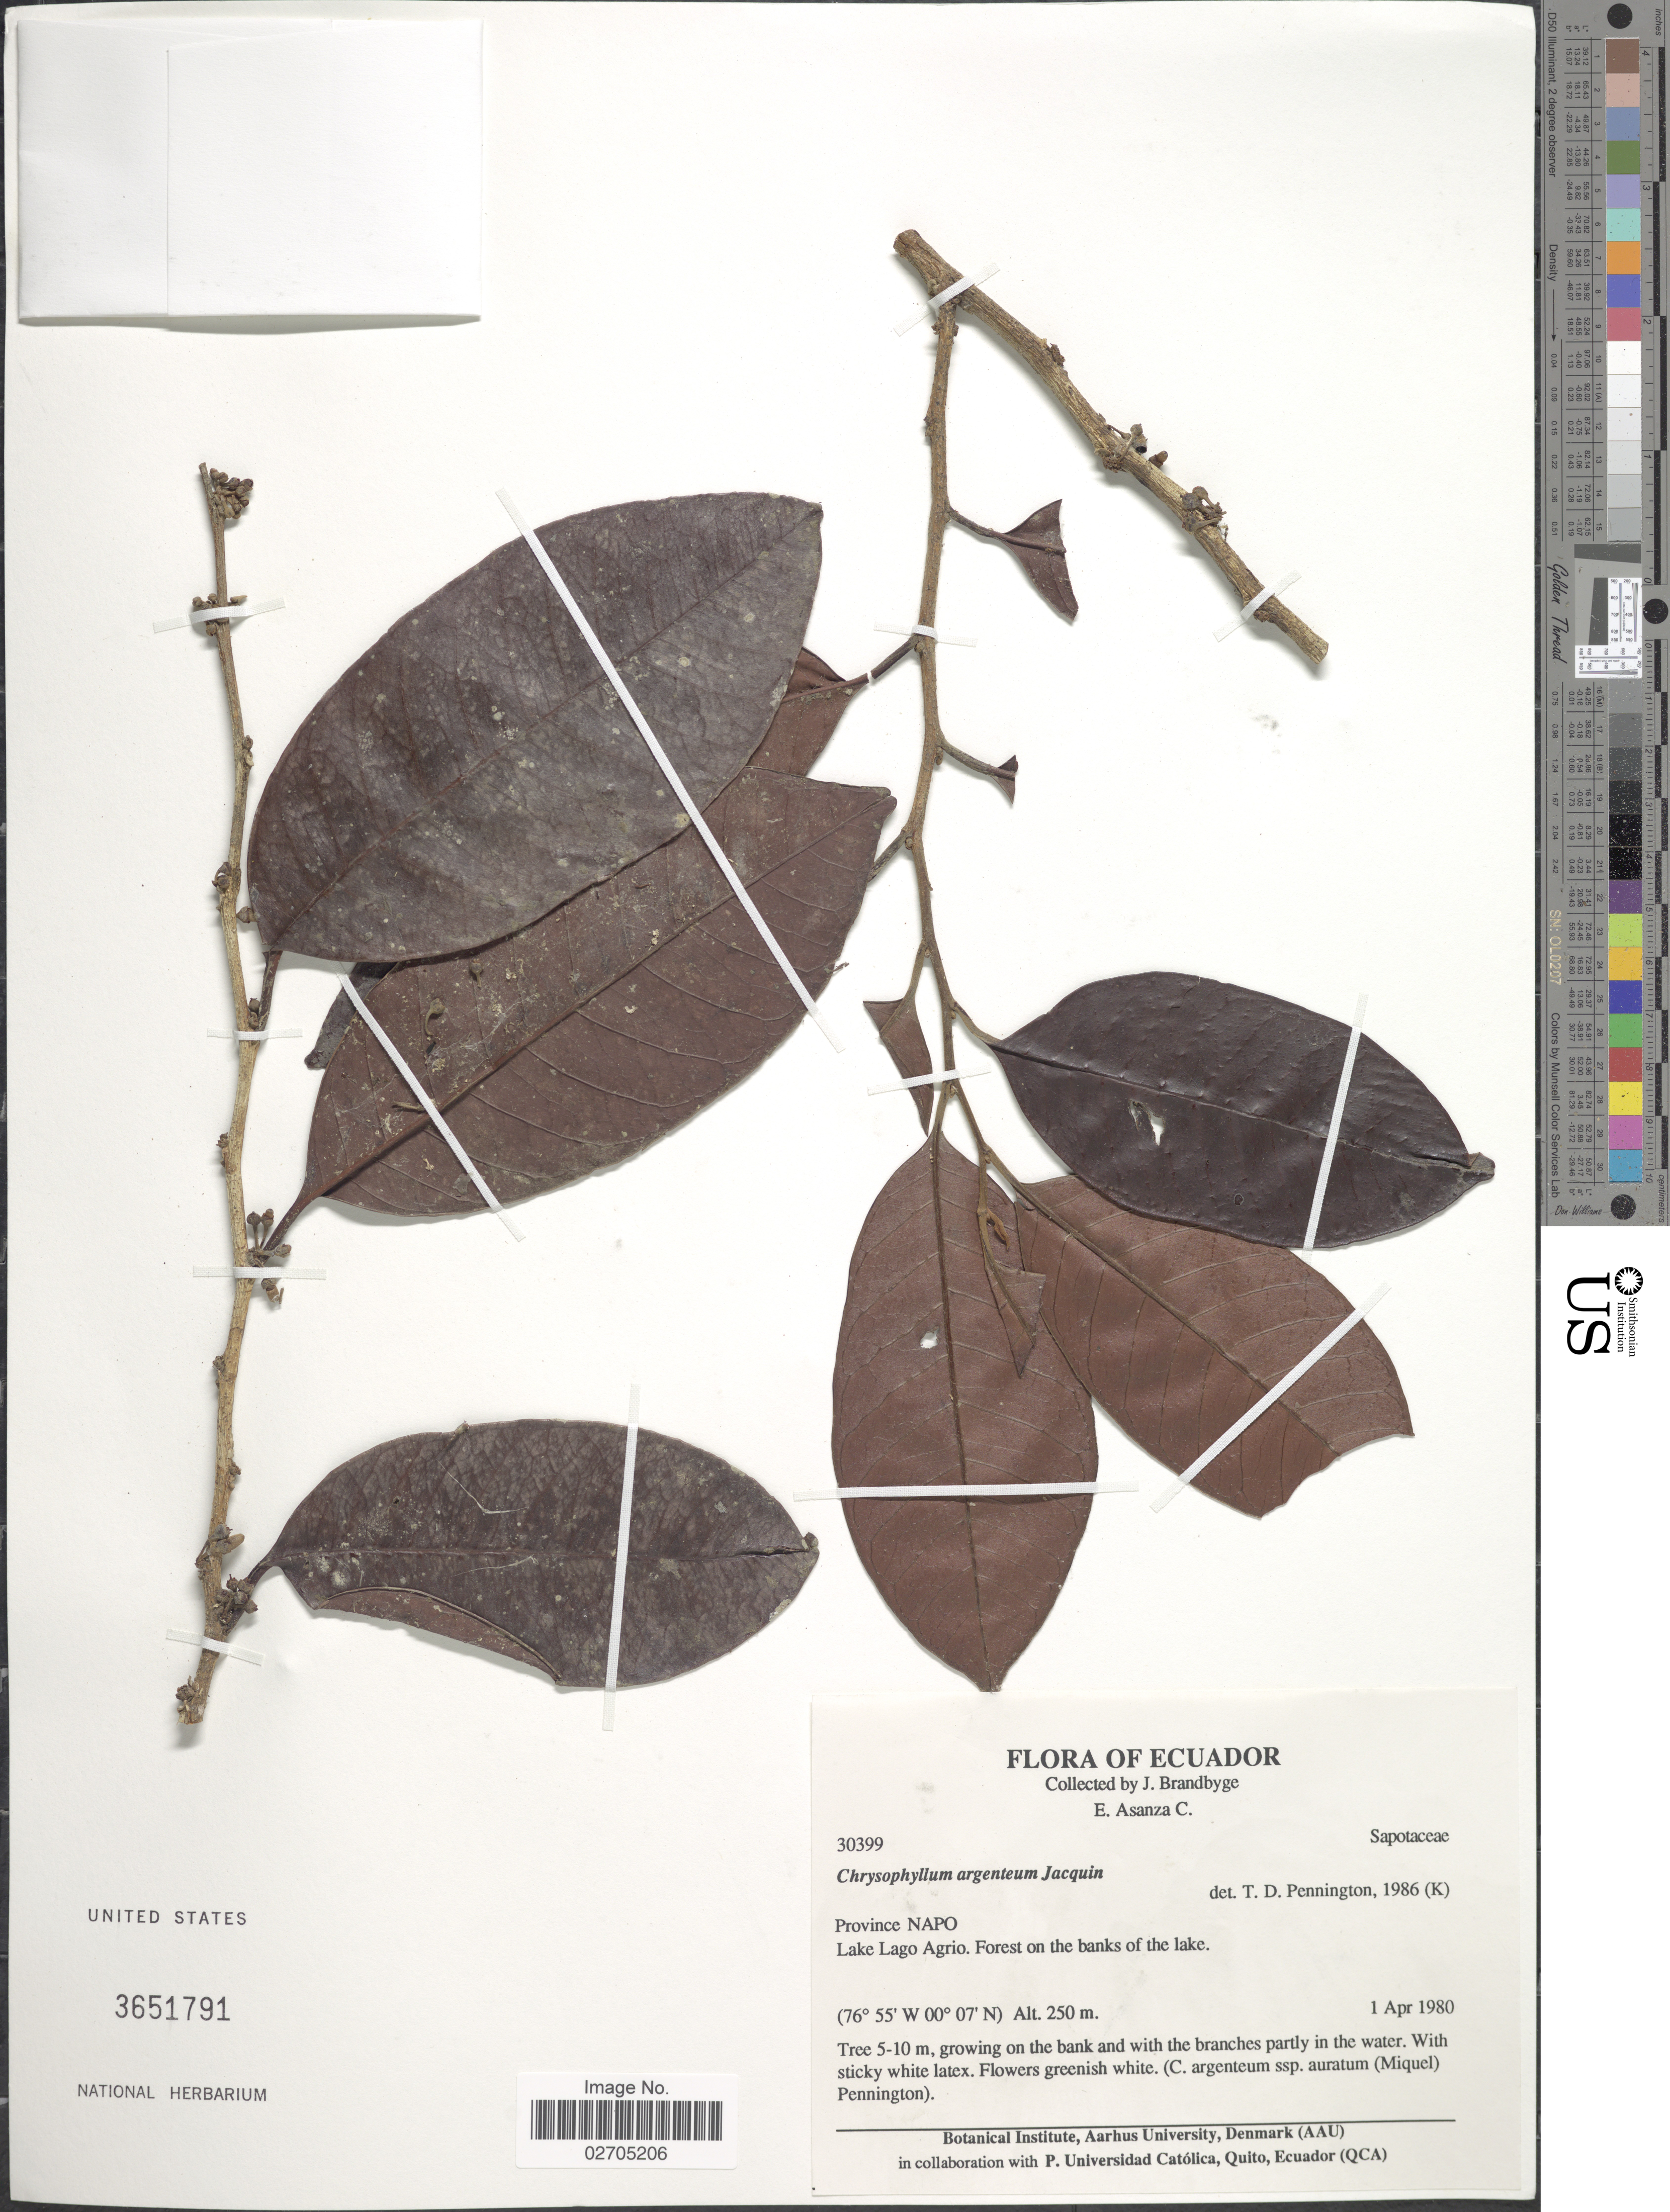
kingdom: Plantae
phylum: Tracheophyta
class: Magnoliopsida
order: Ericales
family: Sapotaceae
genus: Chrysophyllum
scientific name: Chrysophyllum argenteum subsp. argenteum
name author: Jacq.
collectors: J. Brandbyge & E. Asanza C.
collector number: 30399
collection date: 1980-04-01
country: Ecuador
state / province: Napo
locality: Lake Lago Agrio, Forest on the banks of the lake.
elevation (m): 250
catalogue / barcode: US 3651791